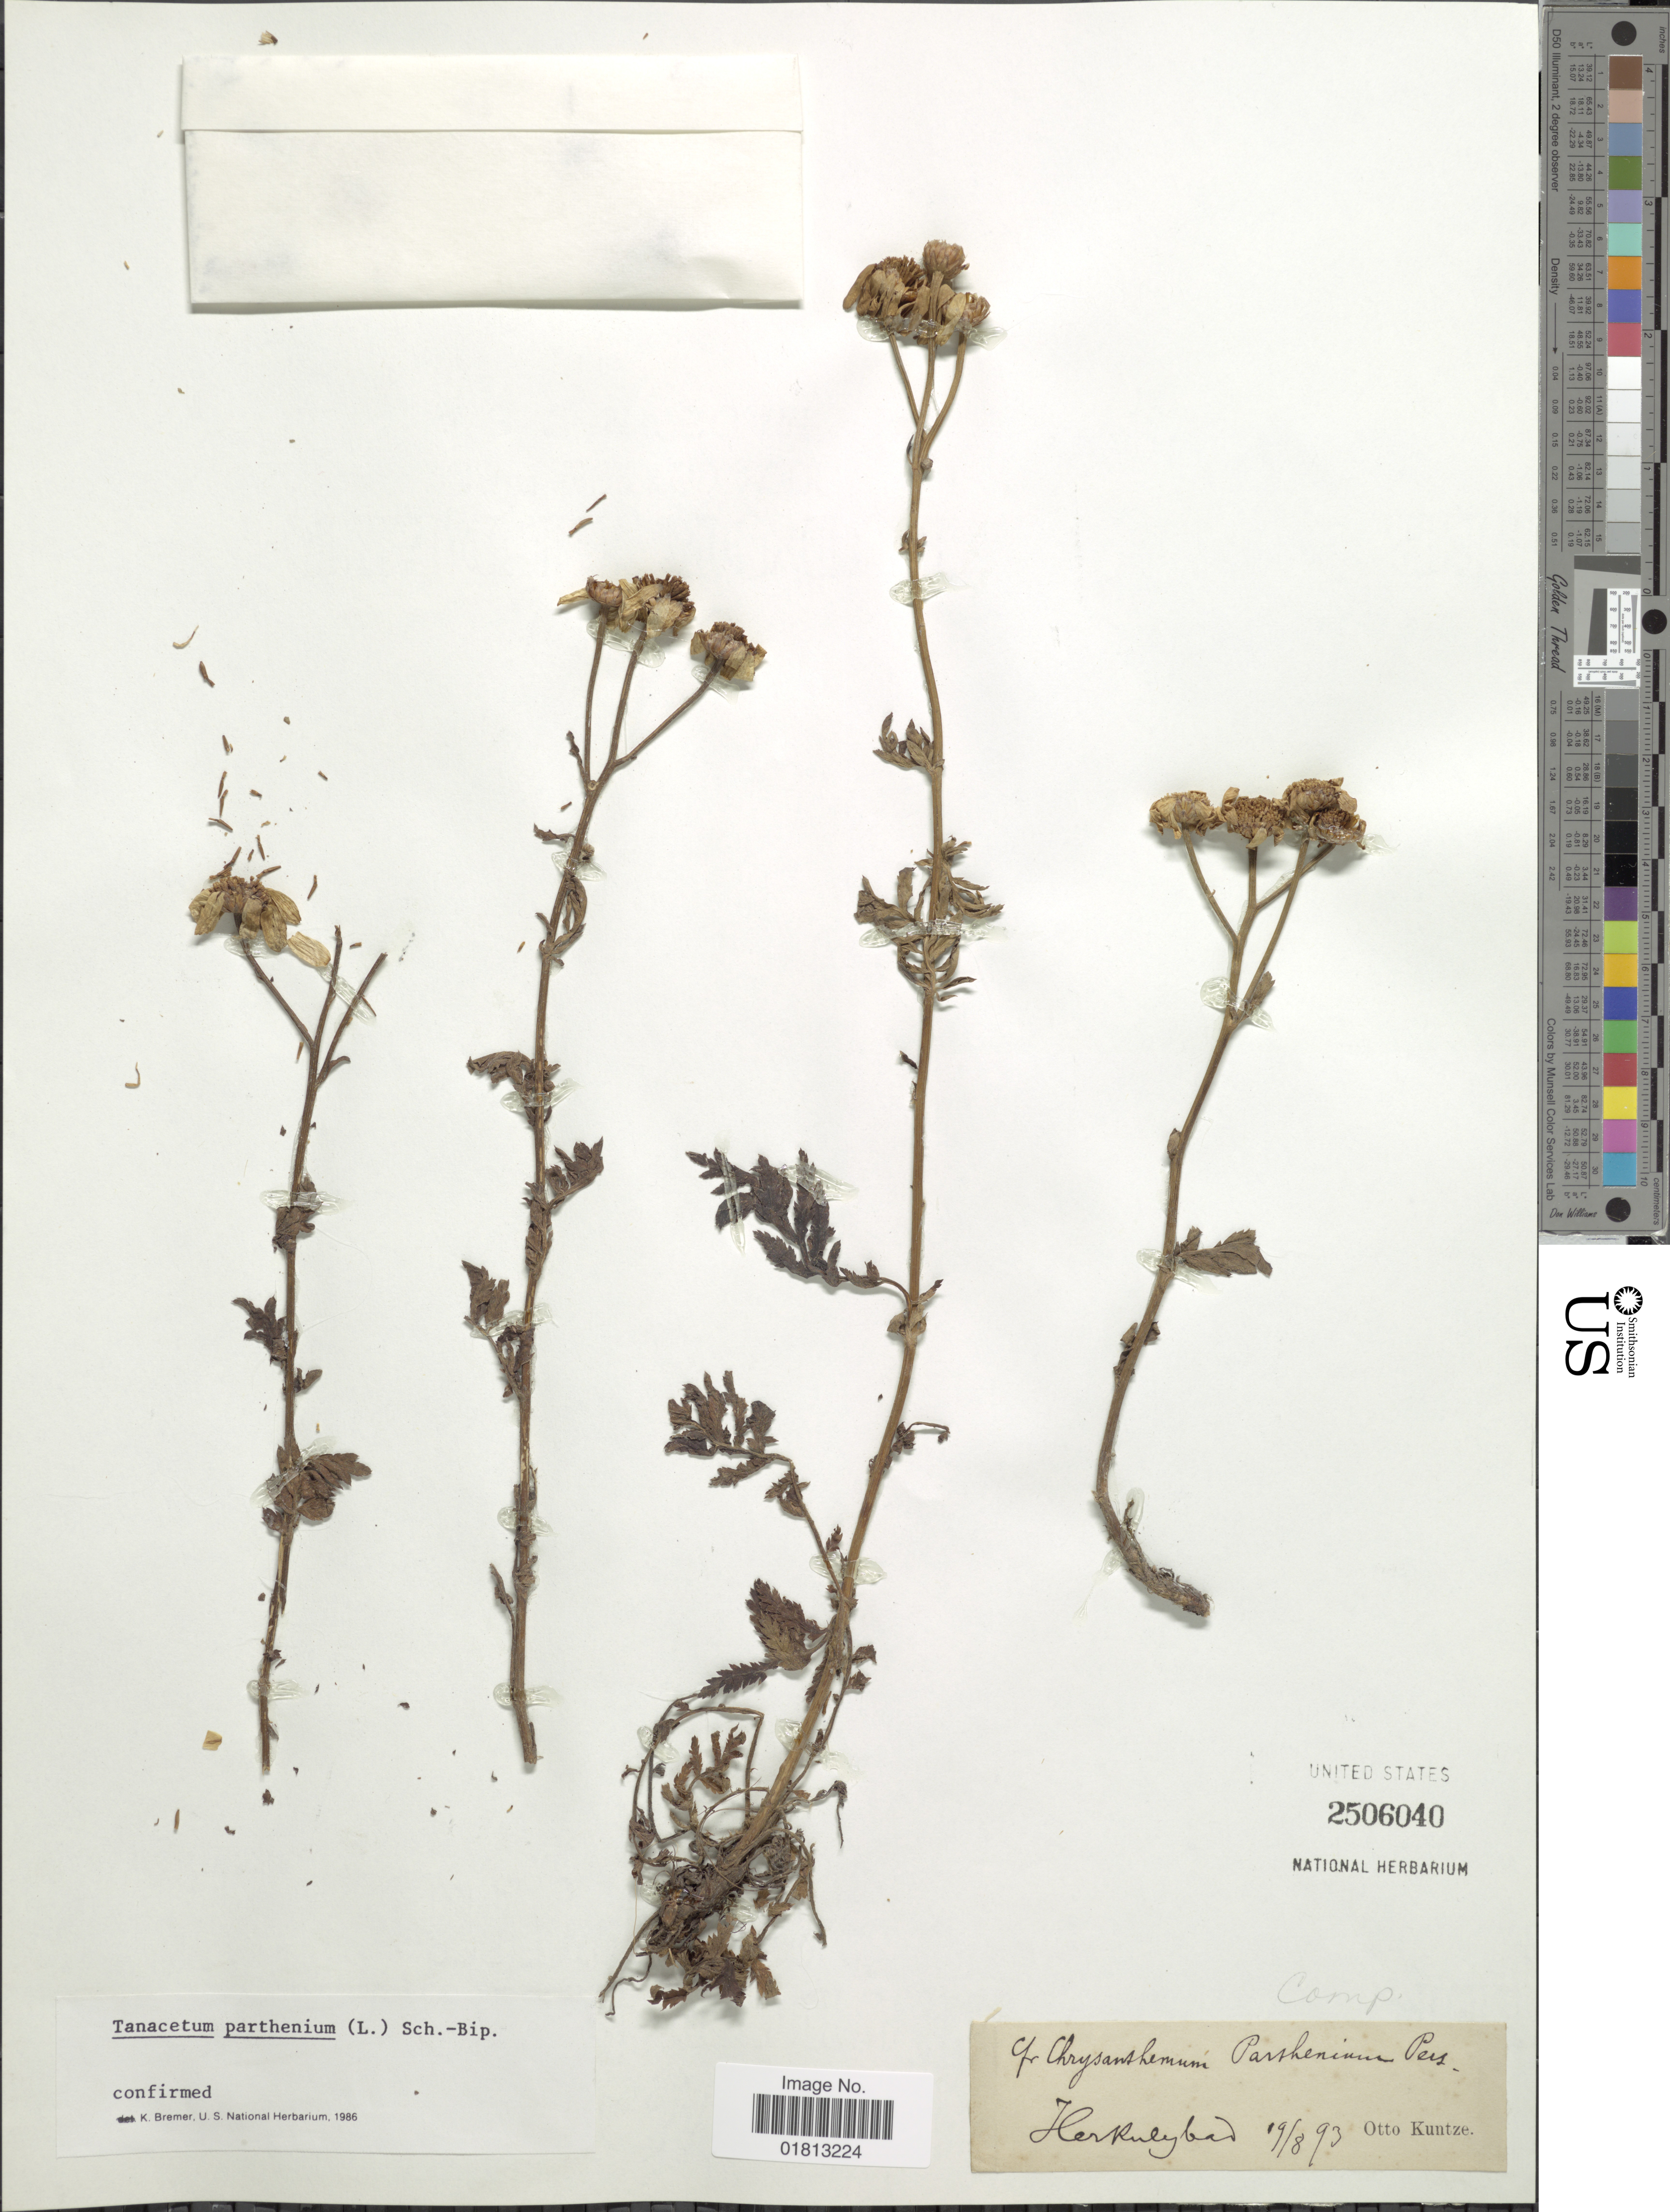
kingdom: Plantae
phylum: Tracheophyta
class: Magnoliopsida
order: Asterales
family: Asteraceae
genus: Tanacetum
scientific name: Tanacetum parthenium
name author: (L.) Sch. Bip.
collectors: C.E.O. Kuntze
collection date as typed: Transcribed d/m/y: 19/8/93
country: Romania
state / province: Caras-Severin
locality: Herkulesbad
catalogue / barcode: US 2506040